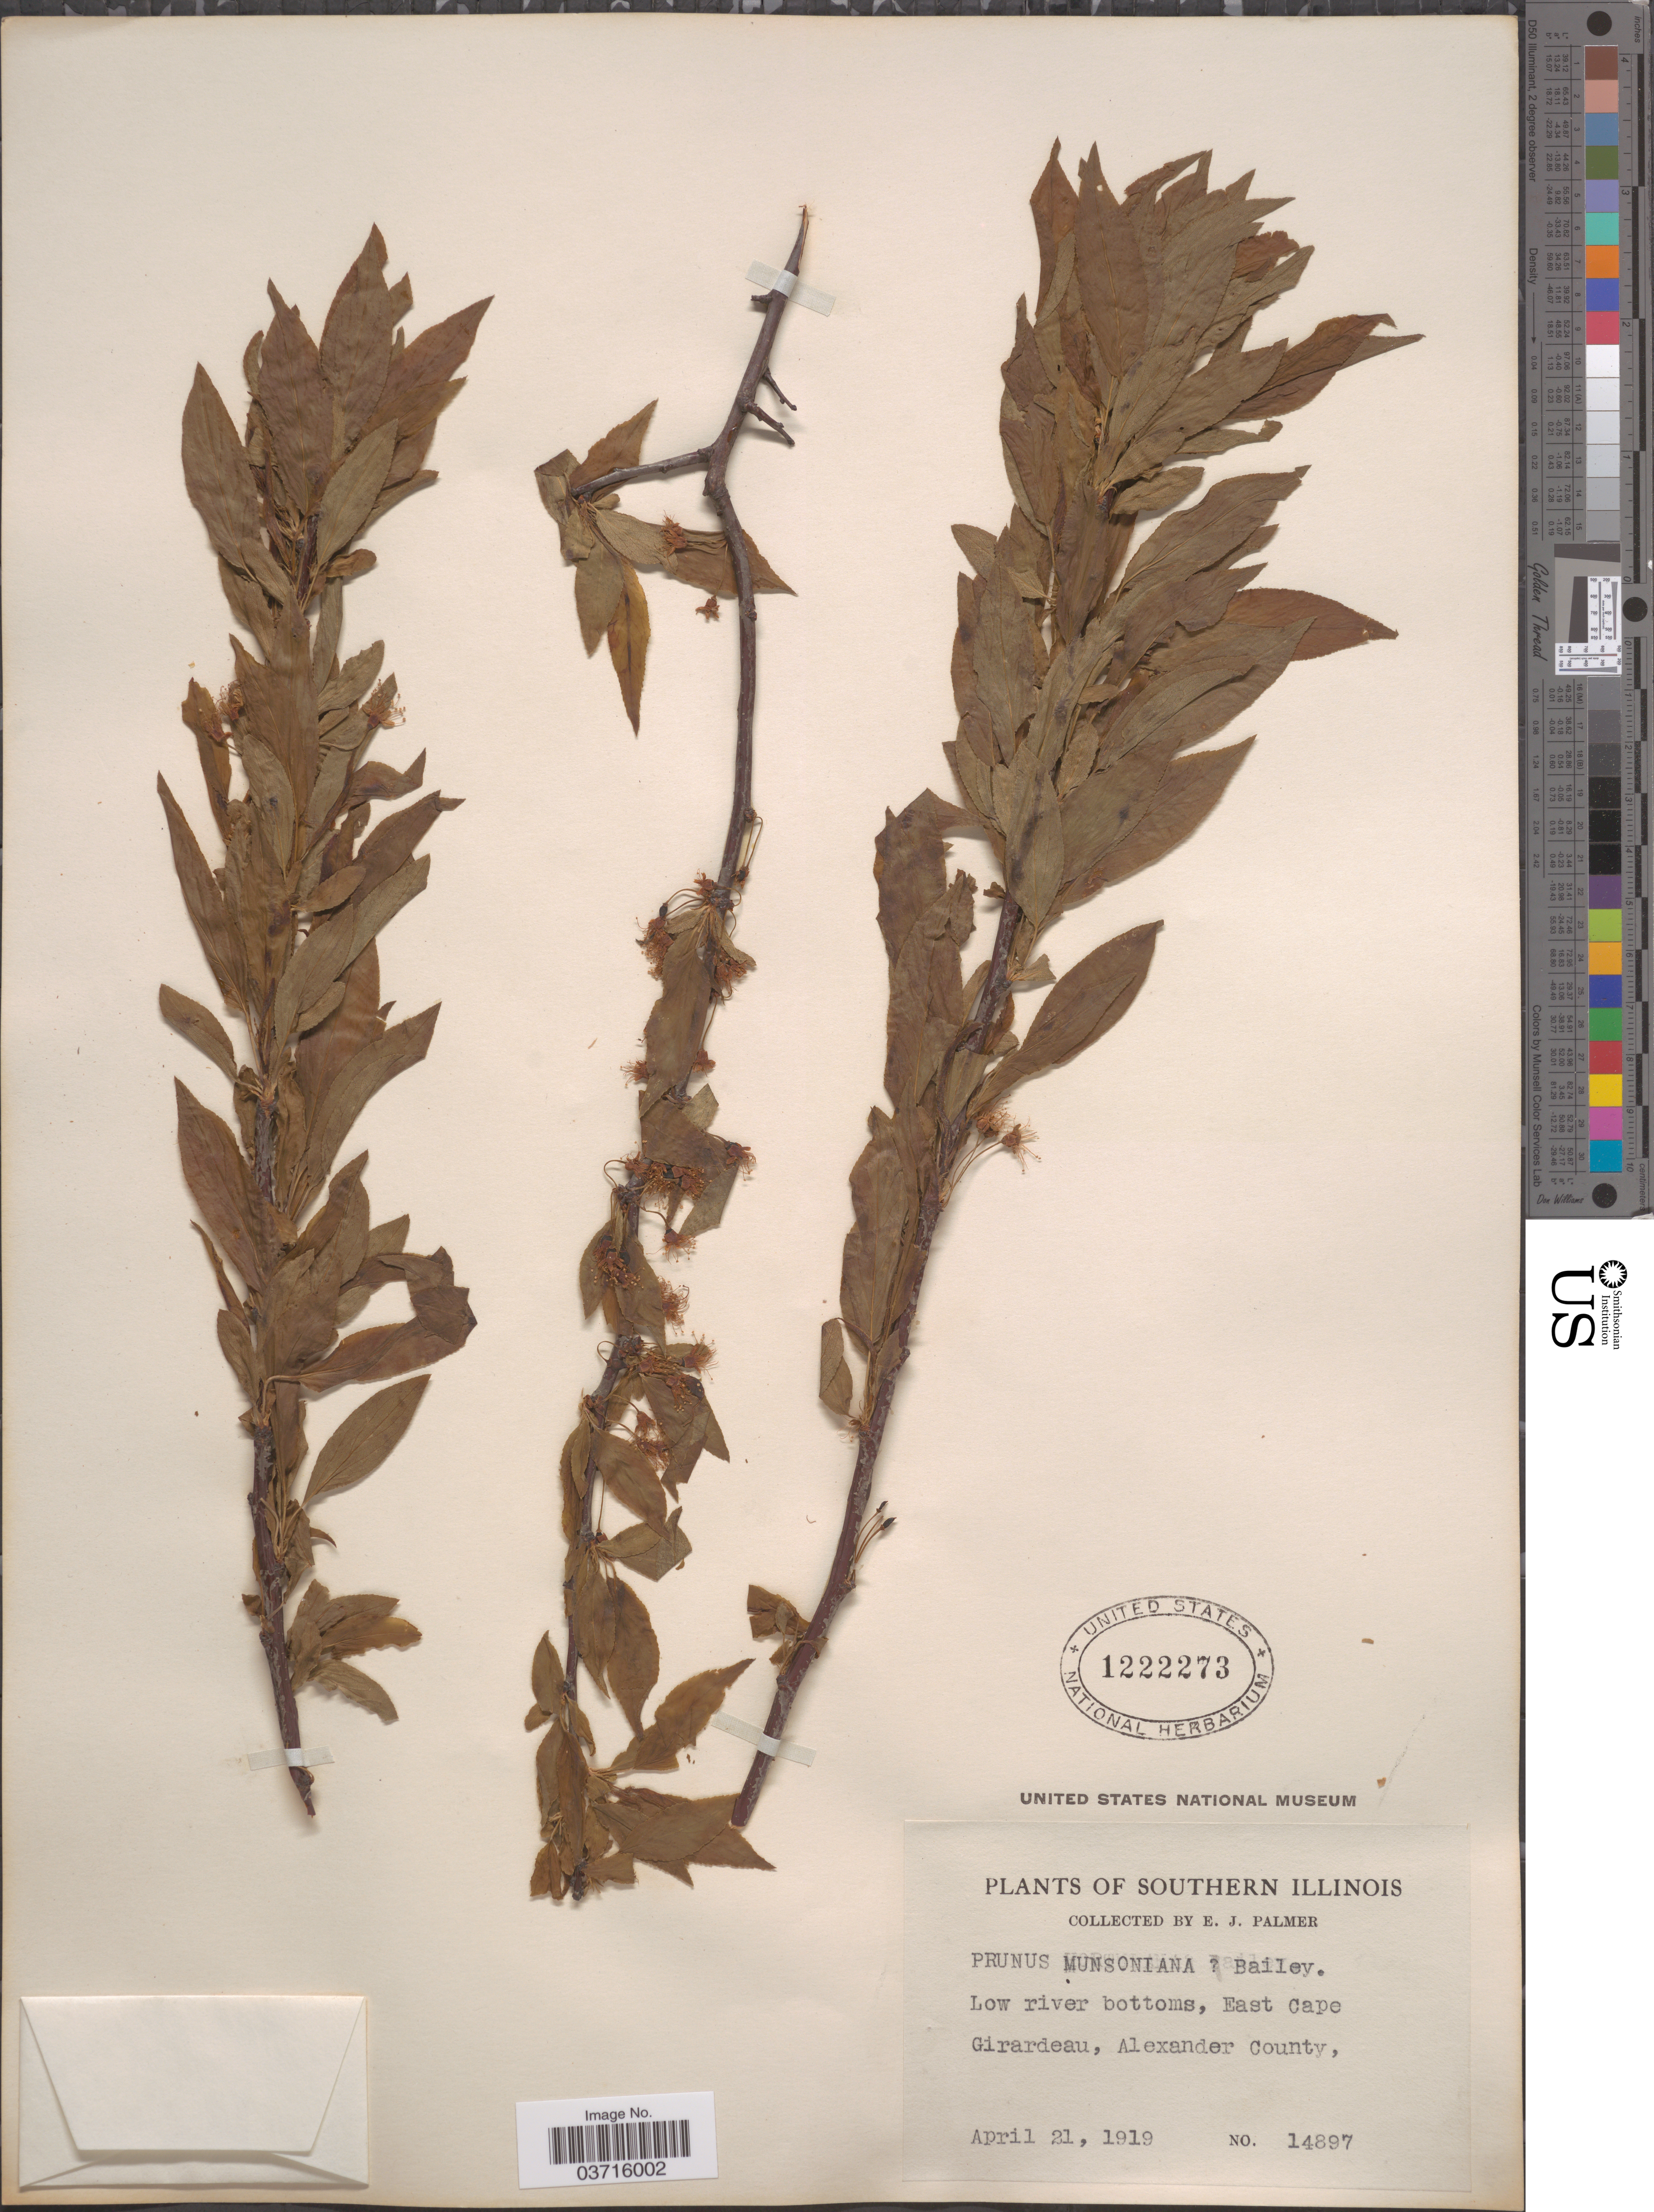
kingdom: Plantae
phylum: Tracheophyta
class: Magnoliopsida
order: Rosales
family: Rosaceae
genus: Prunus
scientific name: Prunus munsoniana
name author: W. Wight & Hedrick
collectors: E. J. Palmer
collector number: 14897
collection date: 1919-04-21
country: United States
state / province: Illinois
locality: Southern Illinois. Low river bottoms, East Cape Girardeau, Alexander County.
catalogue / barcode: US 1222273